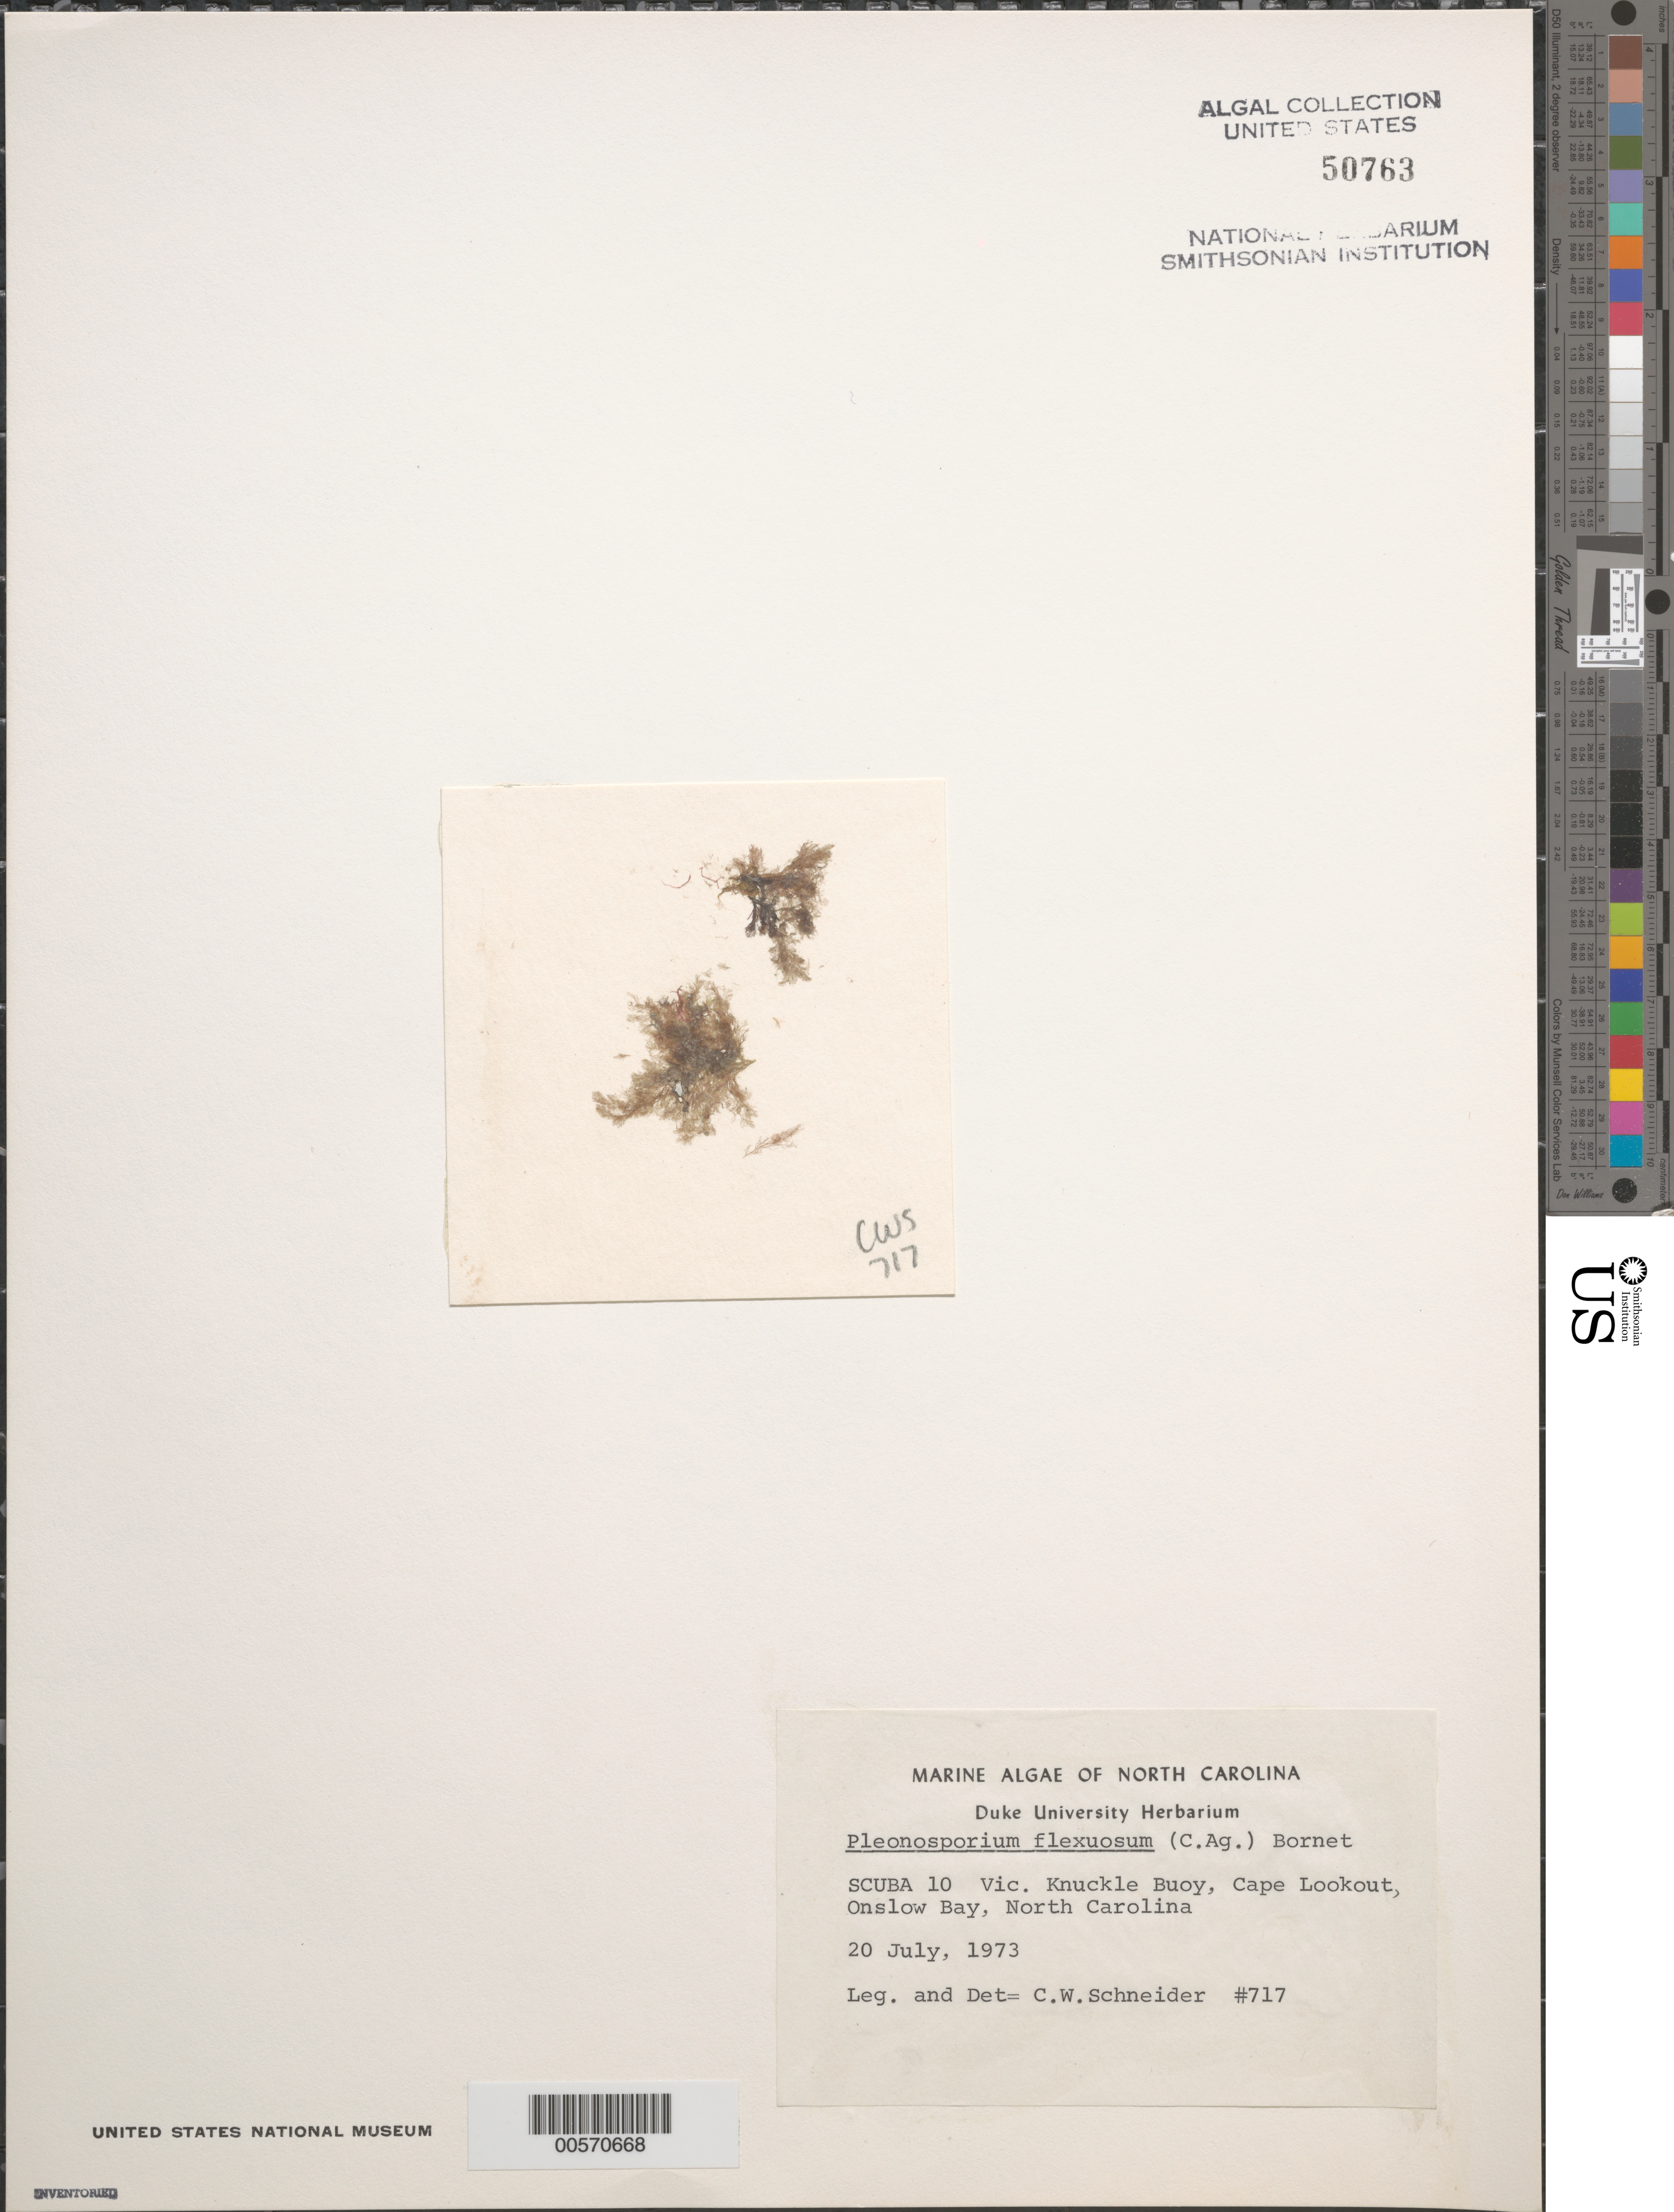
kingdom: Plantae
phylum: Rhodophyta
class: Florideophyceae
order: Ceramiales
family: Wrangeliaceae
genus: Pleonosporium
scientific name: Pleonosporium flexuosum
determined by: Schneider, C. W.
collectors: C. W. Schneider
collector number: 717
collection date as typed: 20 Jul 1973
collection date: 1973-07-20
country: United States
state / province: North Carolina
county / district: Carteret County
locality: Knuckle Buoy area, Cape Lookout, Onslow Bay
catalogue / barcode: US 50763